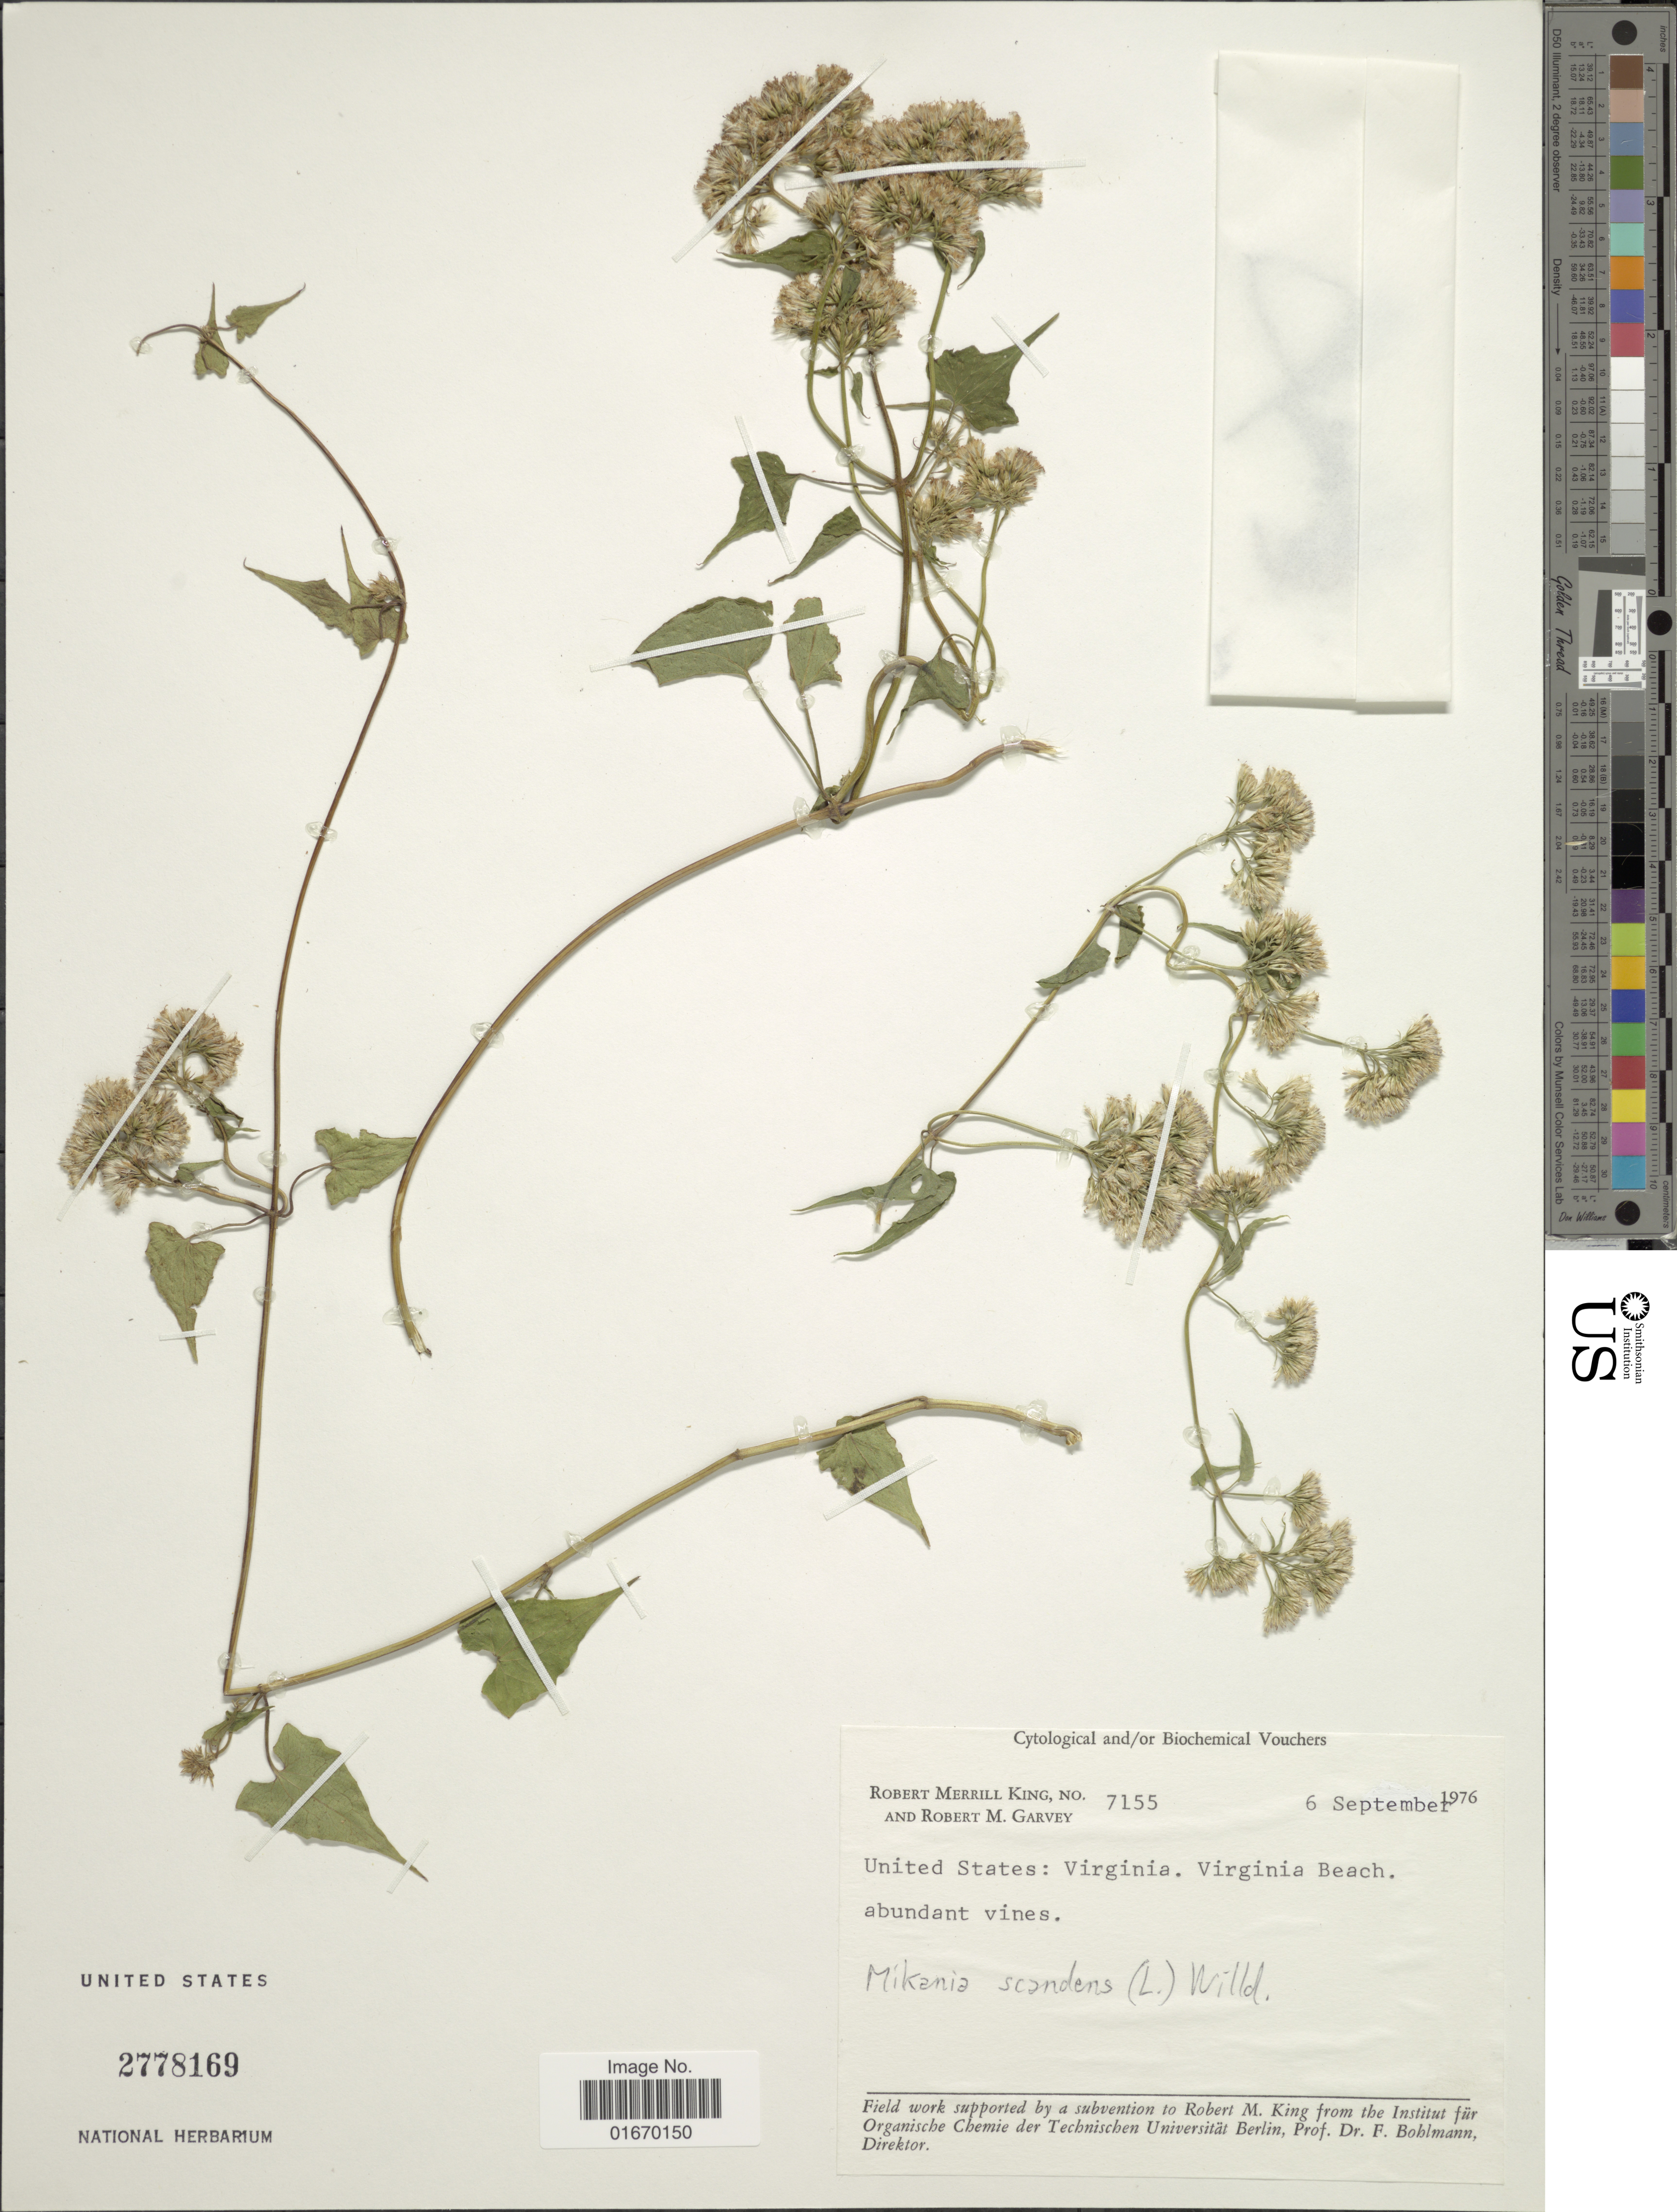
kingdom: Plantae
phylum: Tracheophyta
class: Magnoliopsida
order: Asterales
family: Asteraceae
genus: Mikania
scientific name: Mikania scandens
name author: (L.) Willd.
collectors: R. M. King & R. Garvey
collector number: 7155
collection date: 1976-09-06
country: United States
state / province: Virginia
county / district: City of Virginia Beach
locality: United States, Virginia Beach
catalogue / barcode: US 2778169